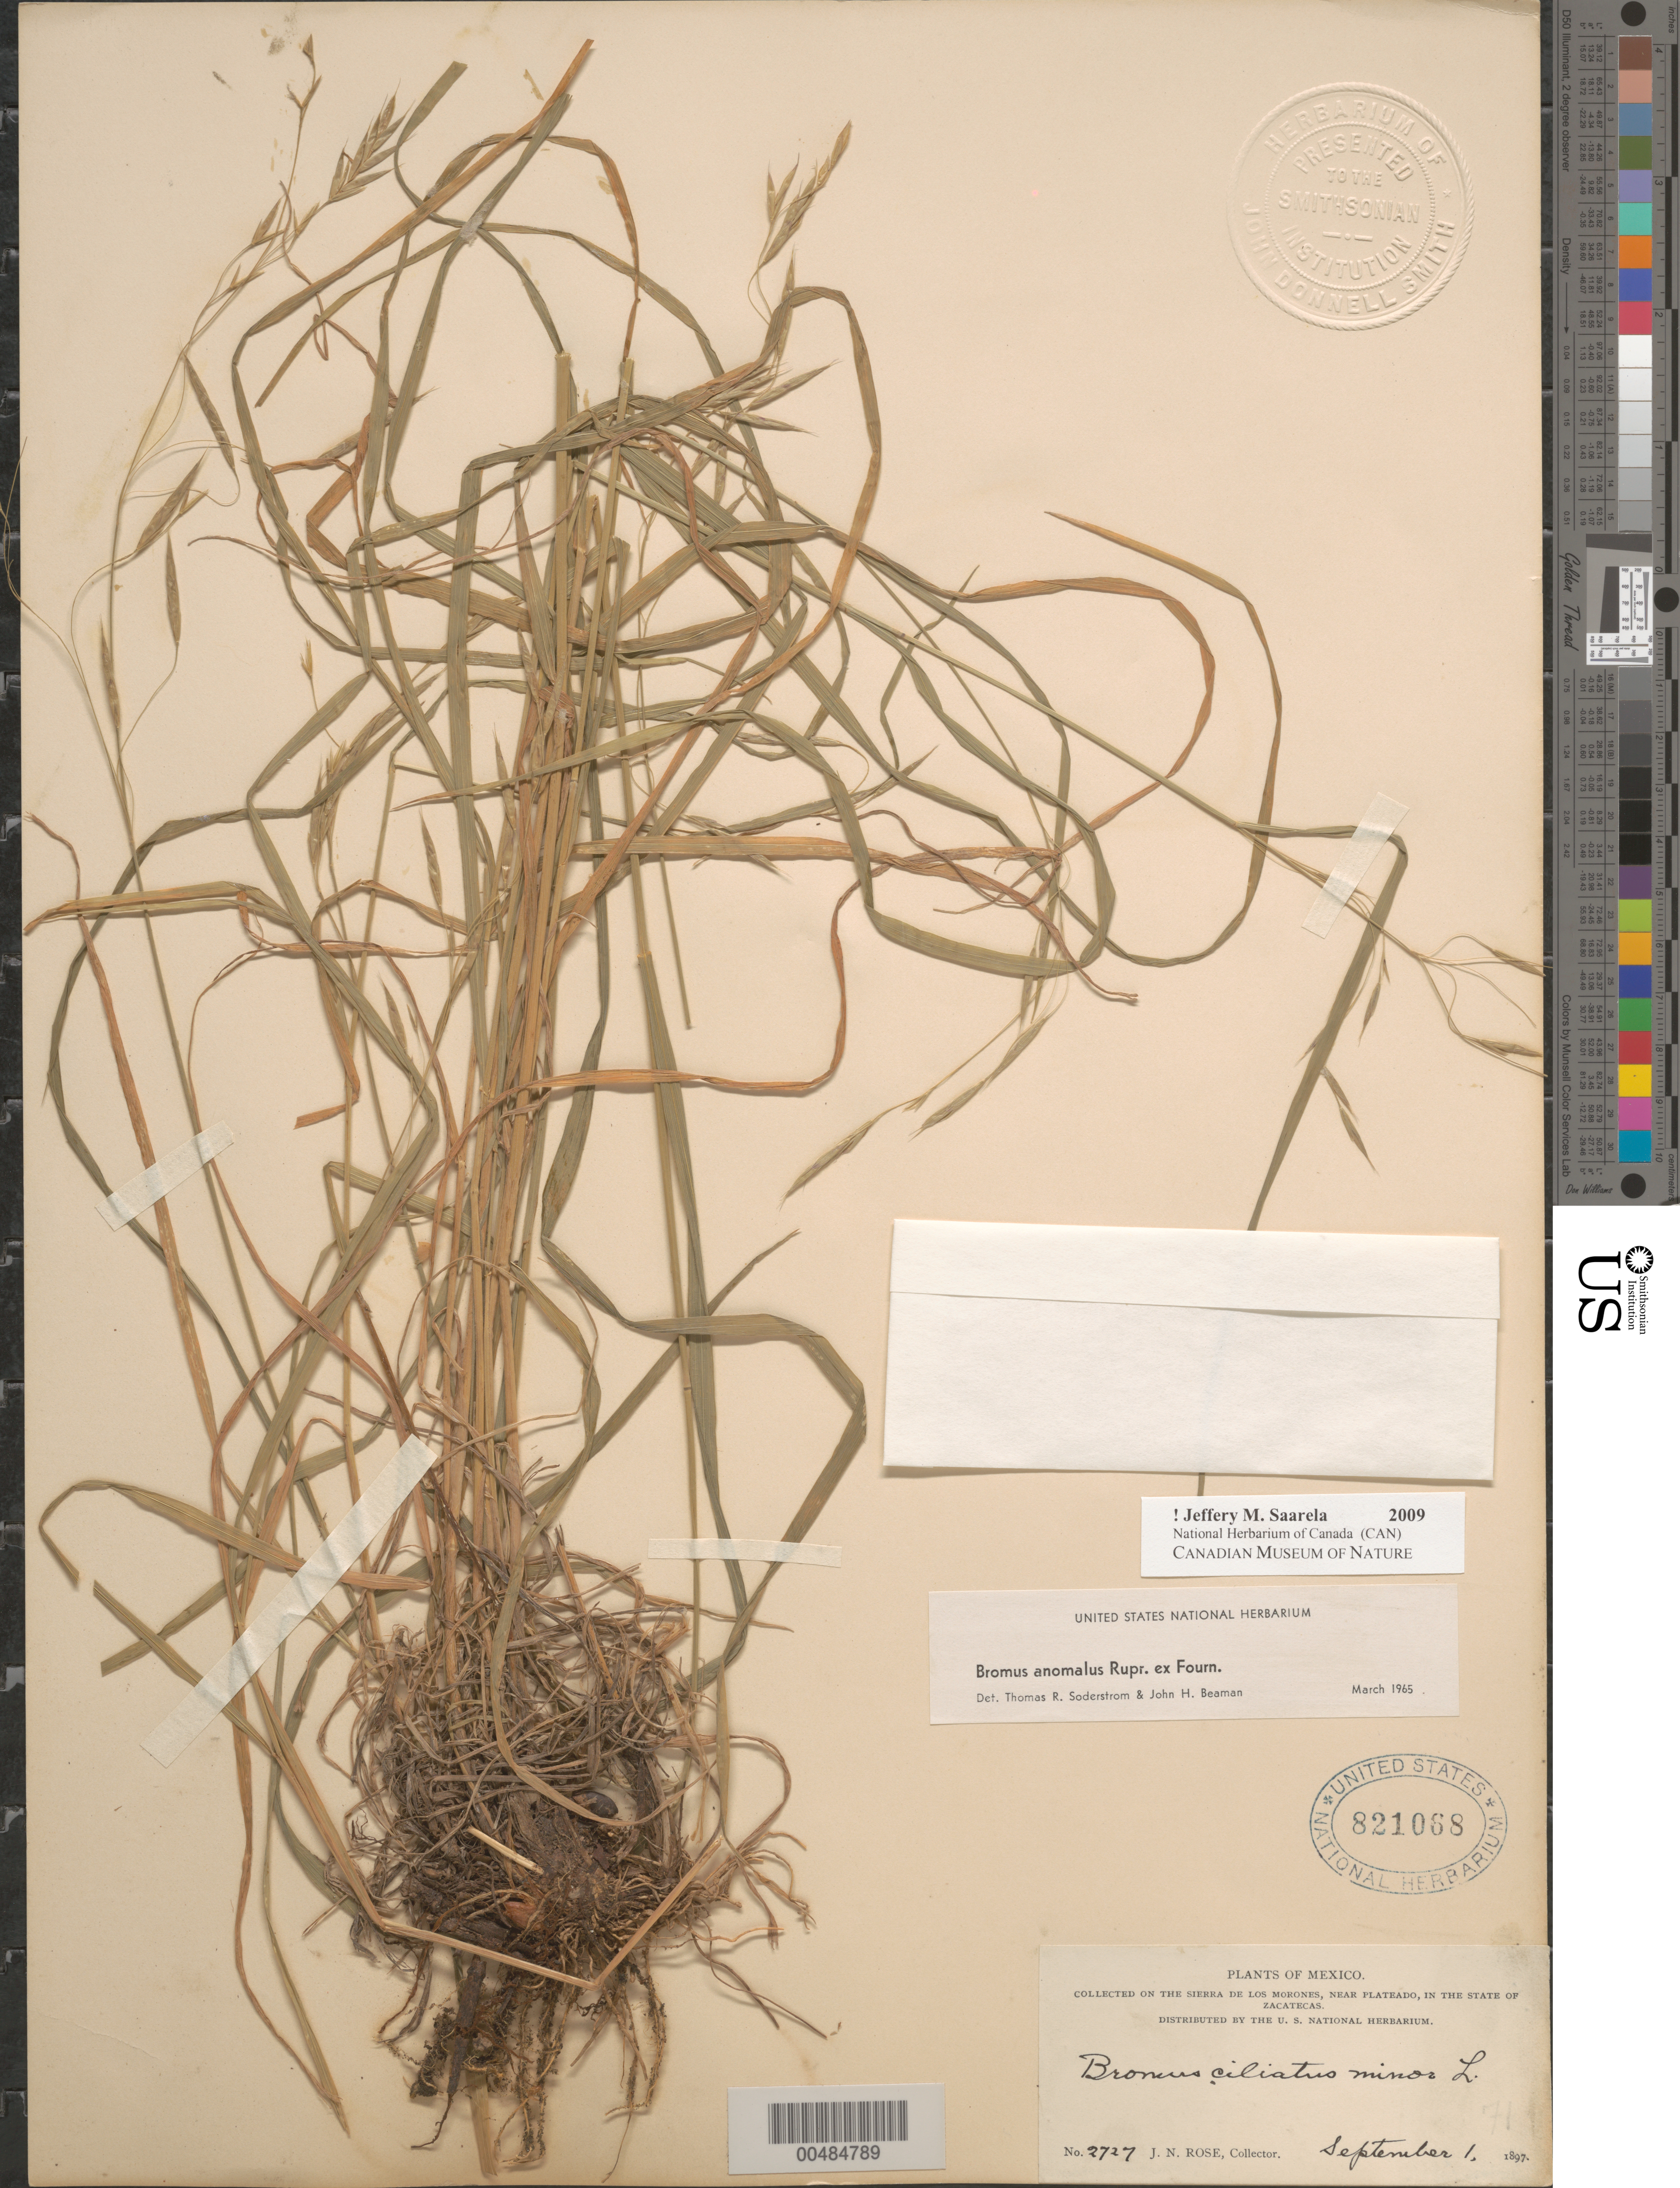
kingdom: Plantae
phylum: Tracheophyta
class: Liliopsida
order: Poales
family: Poaceae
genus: Bromus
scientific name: Bromus anomalus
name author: Rupr. ex E. Fourn.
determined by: Soderstrom, T. R.; Beaman, J. H.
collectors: J. N. Rose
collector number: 2727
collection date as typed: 1 Sep 1897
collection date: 1897-09-01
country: Mexico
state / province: Zacatecas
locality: Sierra de los Morones, near Plateado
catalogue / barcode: US 821068